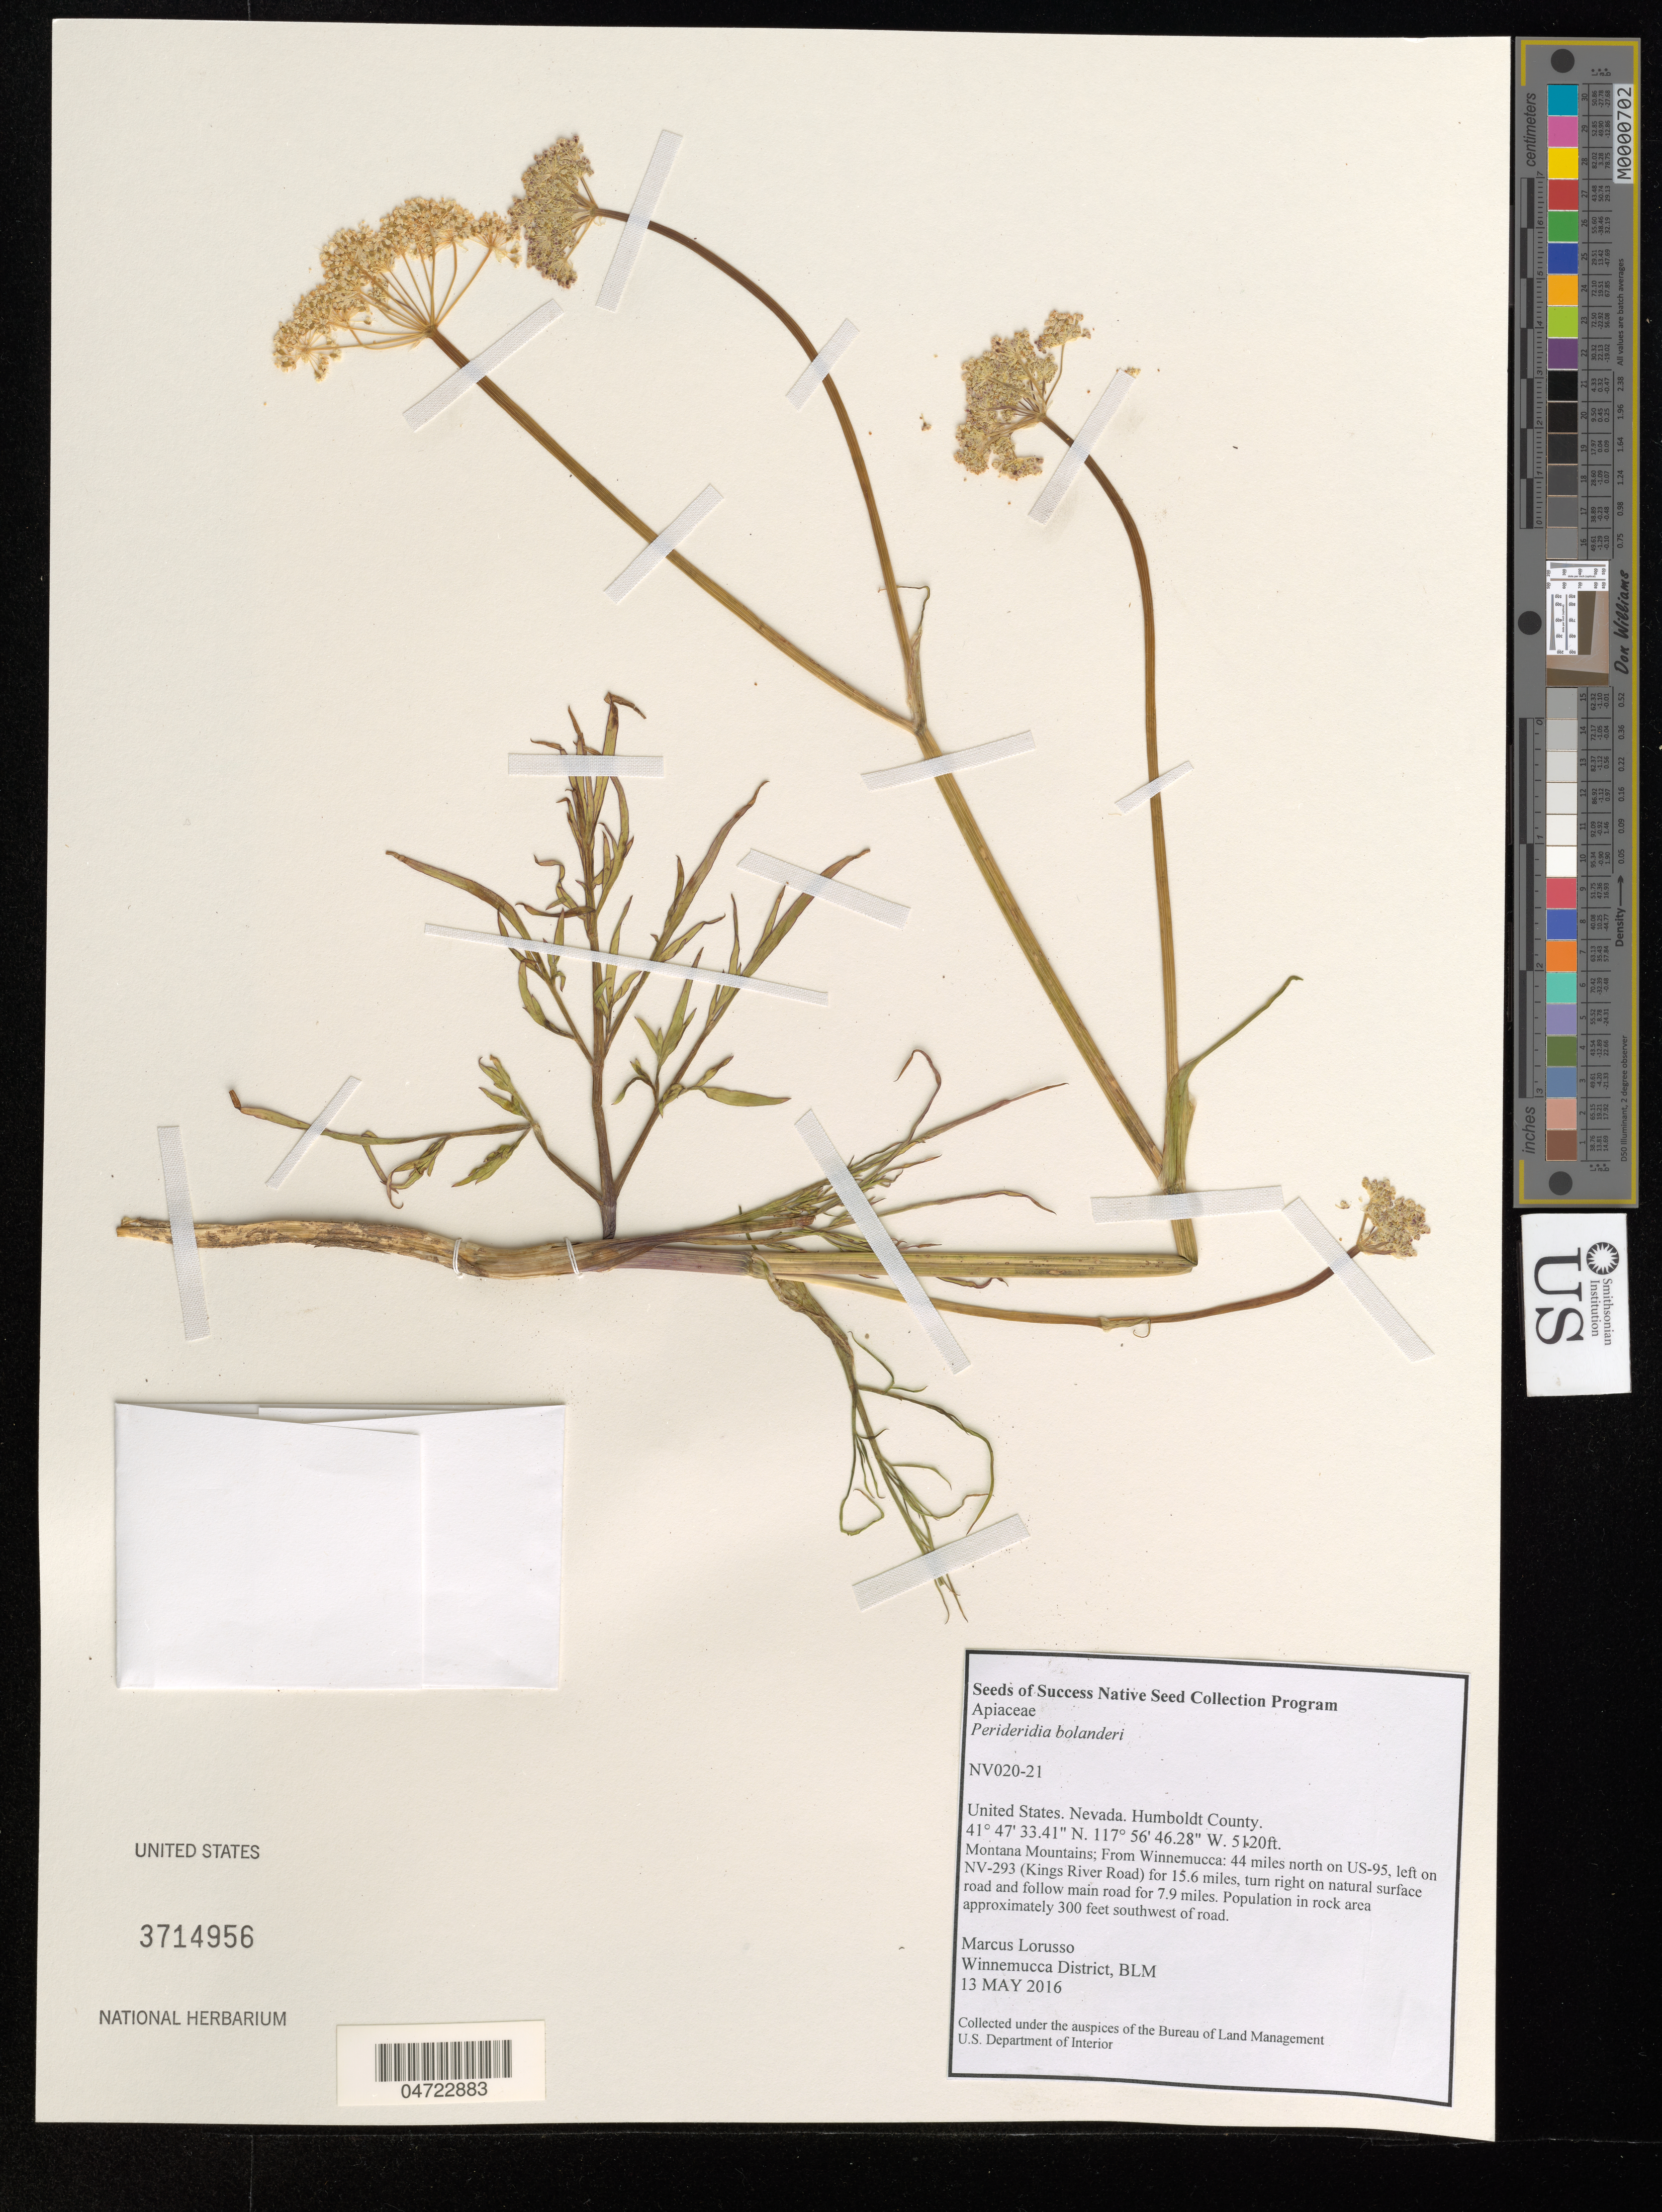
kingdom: Plantae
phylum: Tracheophyta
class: Magnoliopsida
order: Apiales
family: Apiaceae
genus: Perideridia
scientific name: Perideridia bolanderi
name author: A. Nelson & J.F. Macbr.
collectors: M. Lorusso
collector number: NV020-21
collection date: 2016-05-13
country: United States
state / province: Nevada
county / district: Humboldt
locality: Humboldt County. Montana Mountains; From Winnemucca: 44 miles north on US-95, left on NV-293 (Kings River Road) for 15.6 miles, turn right on natural surface road and follow main road for 7.9 miles. Population in rock area approximately 300 feet southwest of road.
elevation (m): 1561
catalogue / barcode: US 3714956